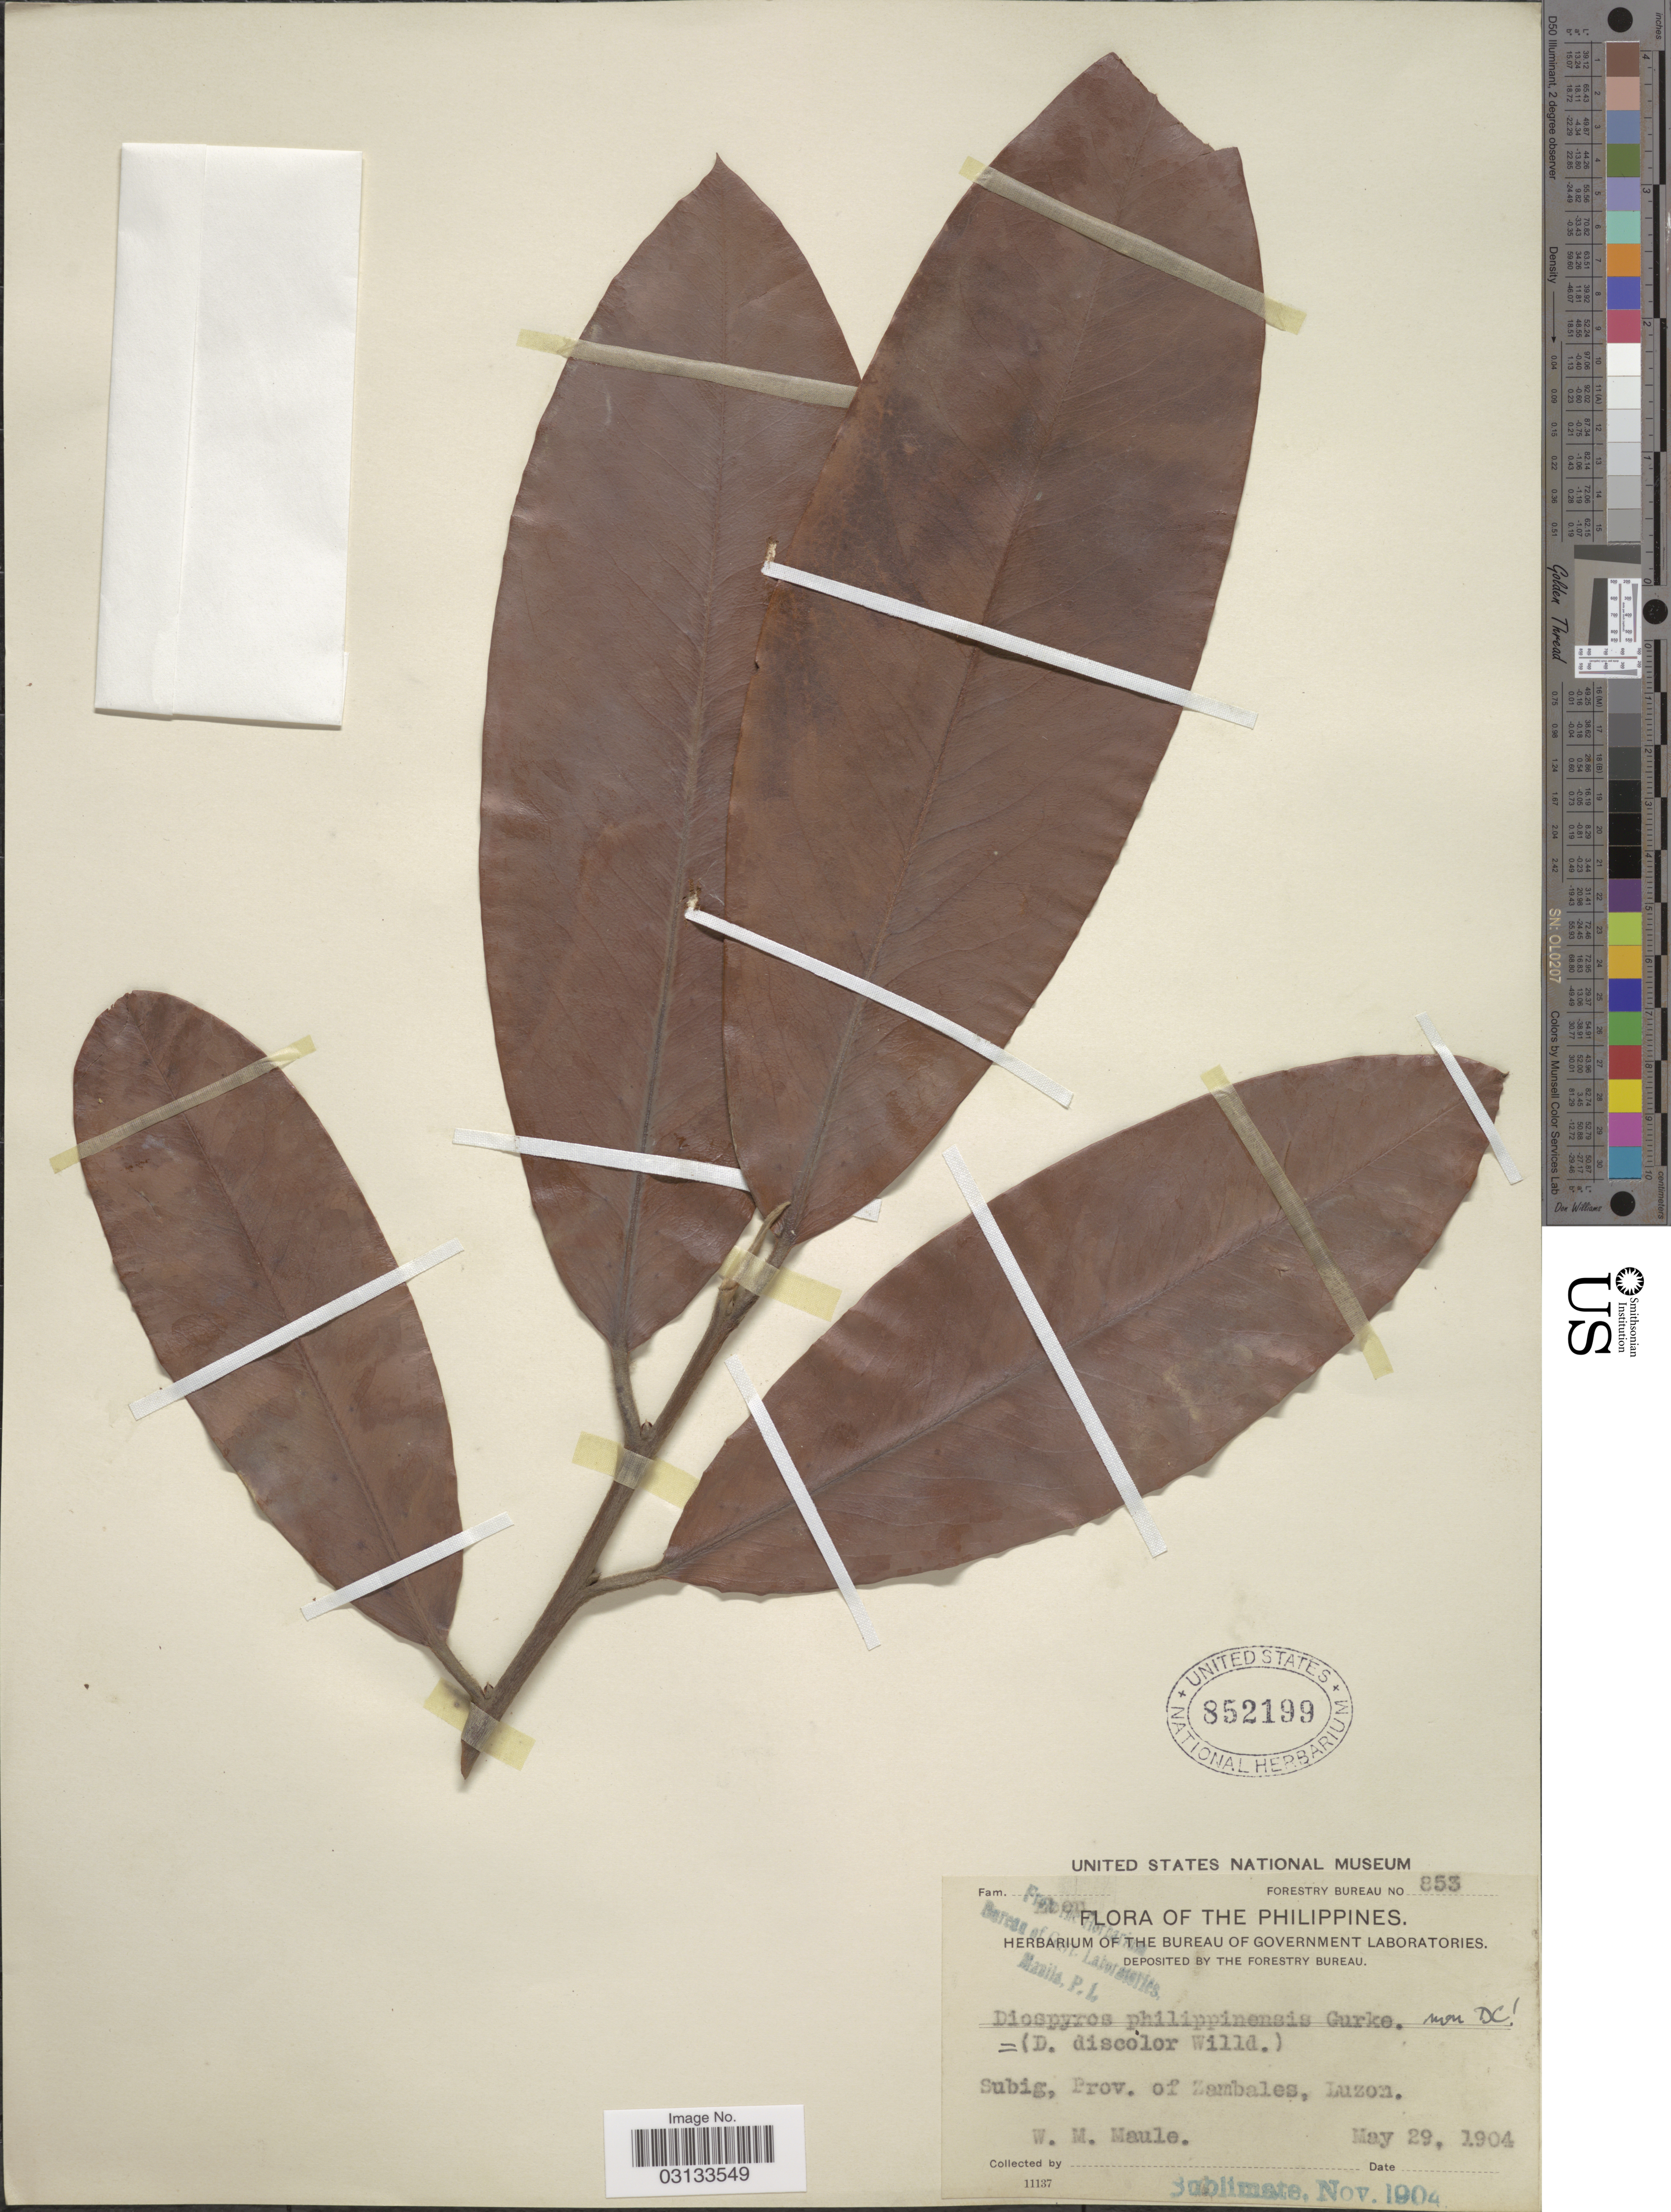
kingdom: Plantae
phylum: Tracheophyta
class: Magnoliopsida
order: Ericales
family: Ebenaceae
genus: Diospyros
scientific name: Diospyros discolor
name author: Willd.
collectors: W. Maule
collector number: Forestry Bureau 853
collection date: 1904-05-29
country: Philippines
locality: Subig, Prov. of Zambales, Luzon.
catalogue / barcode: US 852199